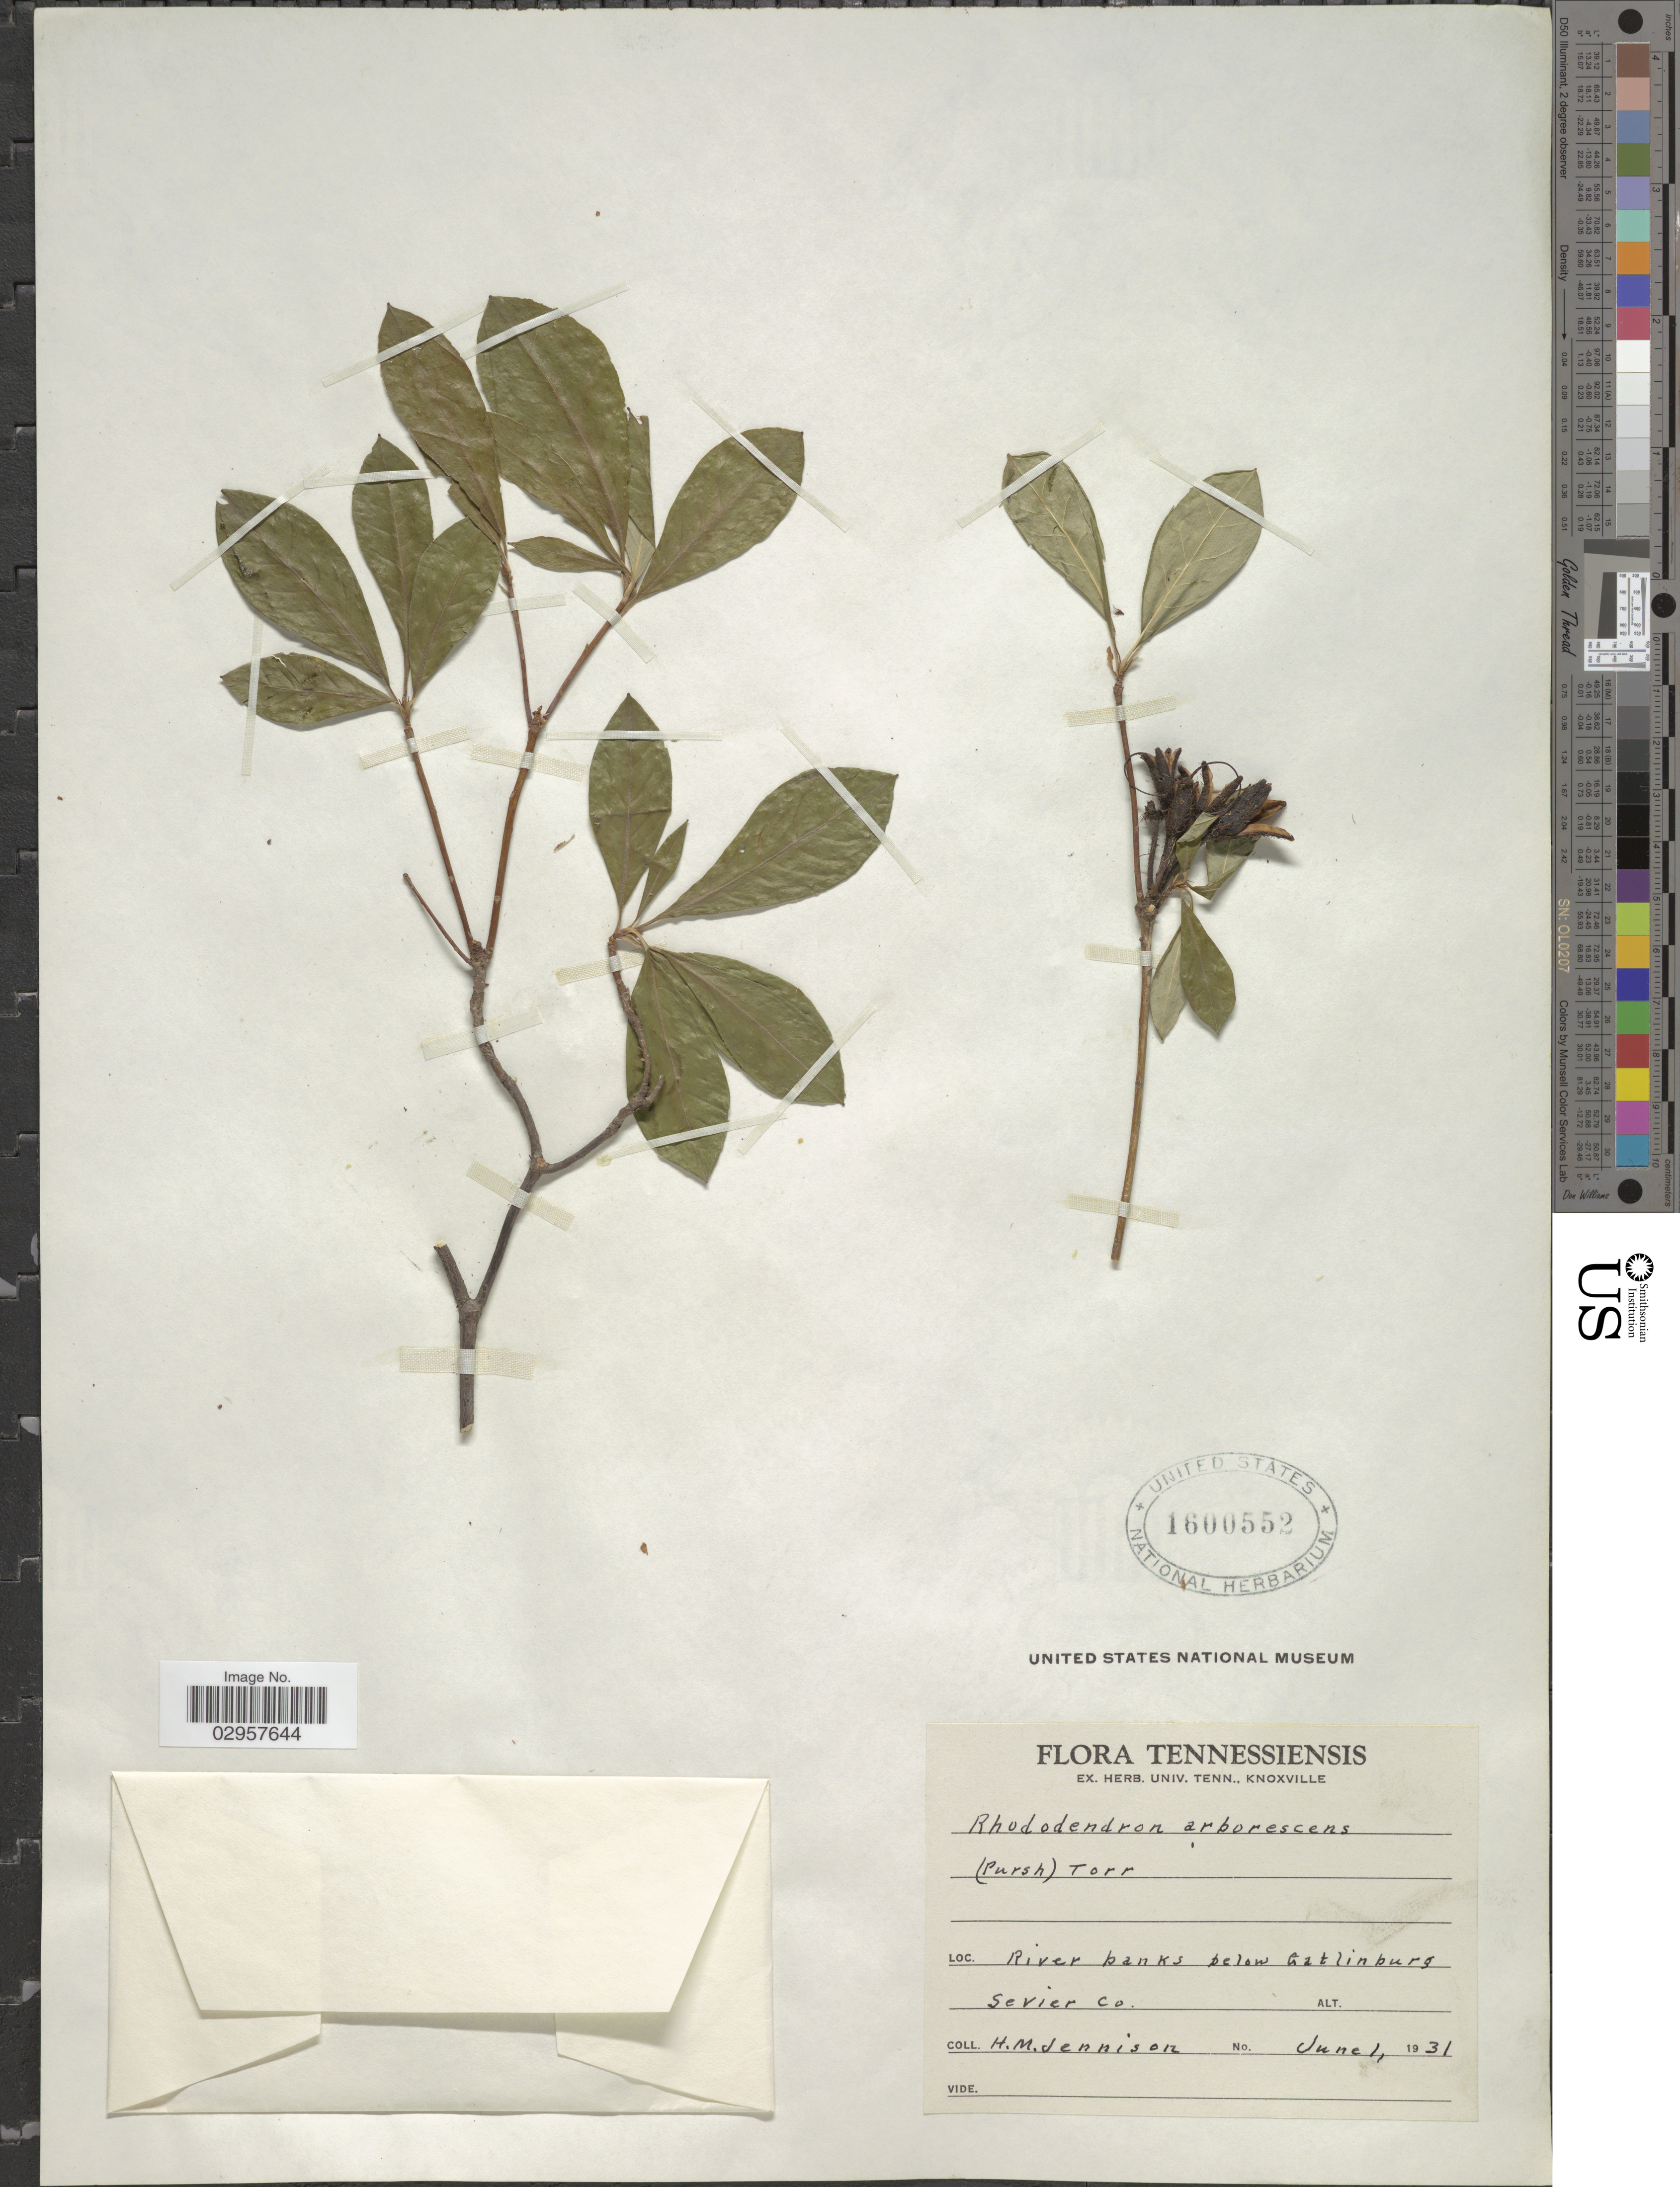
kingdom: Plantae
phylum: Tracheophyta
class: Magnoliopsida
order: Ericales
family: Ericaceae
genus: Rhododendron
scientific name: Rhododendron arborescens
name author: (Pursh) Torr.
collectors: H. Jennison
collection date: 1931-06-01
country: United States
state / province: Tennessee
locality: Below Gatlinburg Sevier Co.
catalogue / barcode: US 1600552